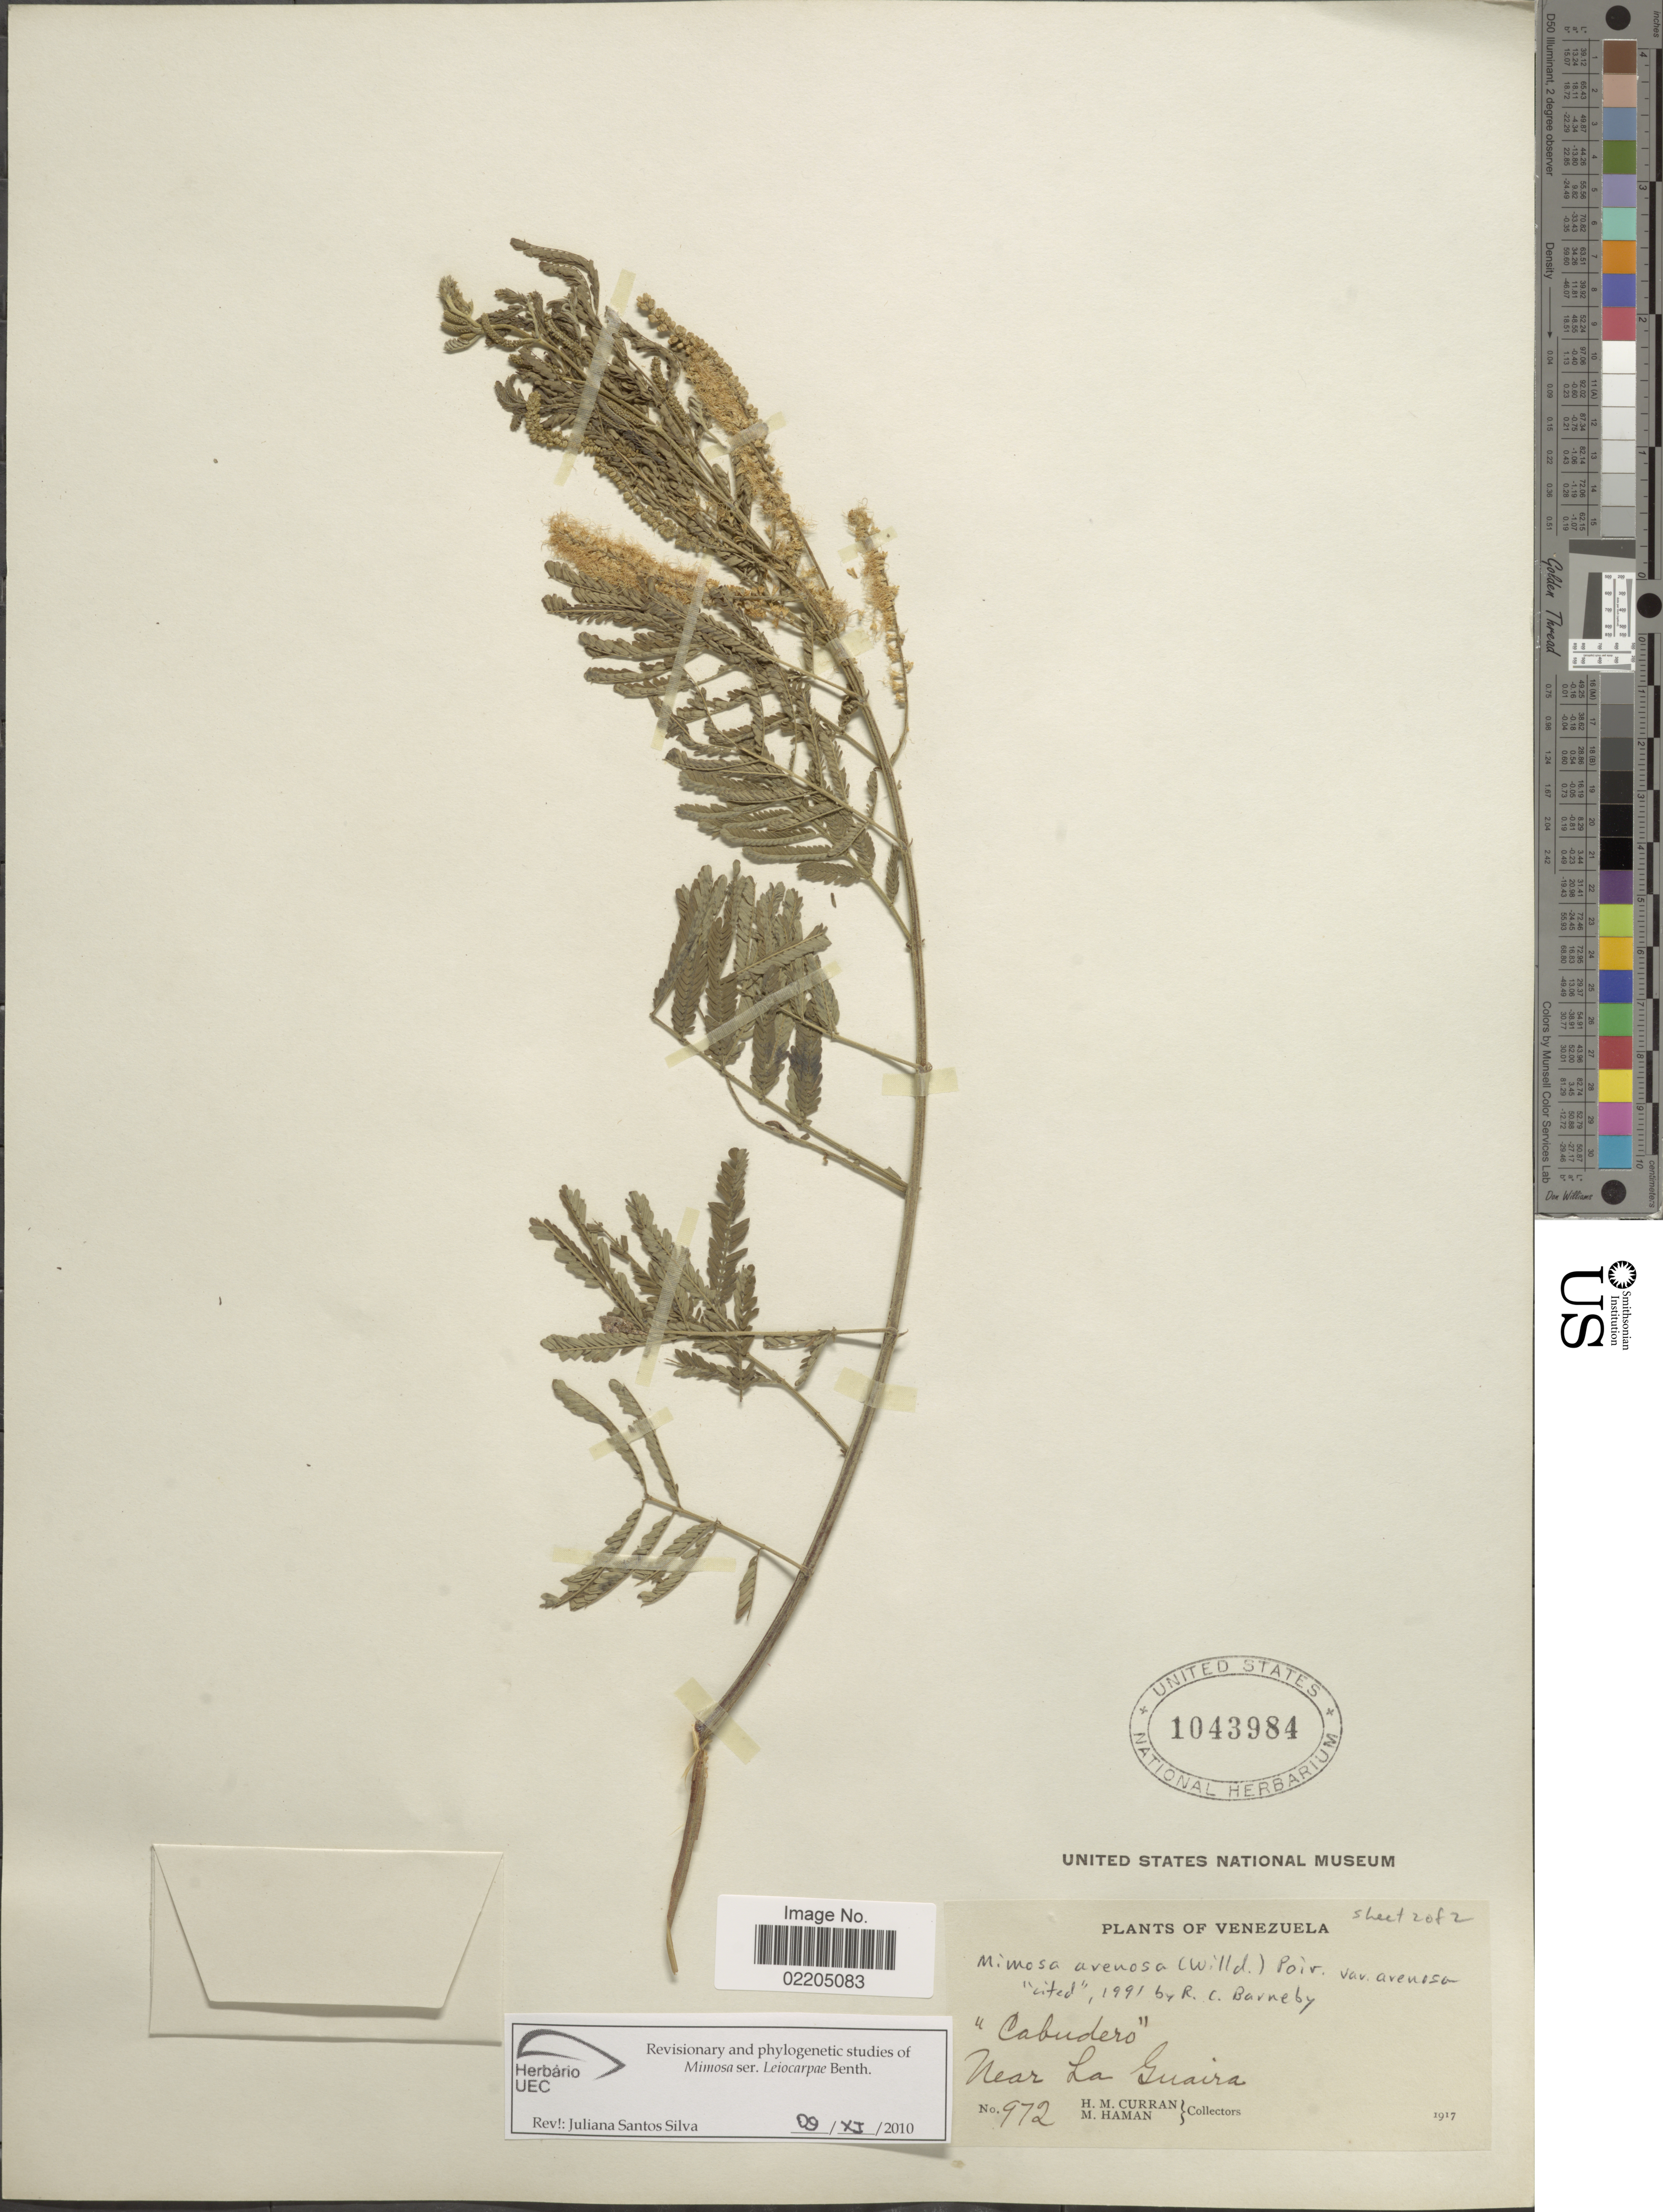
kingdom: Plantae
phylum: Tracheophyta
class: Magnoliopsida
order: Fabales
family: Fabaceae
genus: Mimosa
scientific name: Mimosa arenosa var. arenosa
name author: (Willd.) Poir.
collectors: H. M. Curran & M. Haman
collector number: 972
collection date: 1917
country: Venezuela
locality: Near La Guaira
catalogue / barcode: US 1043984